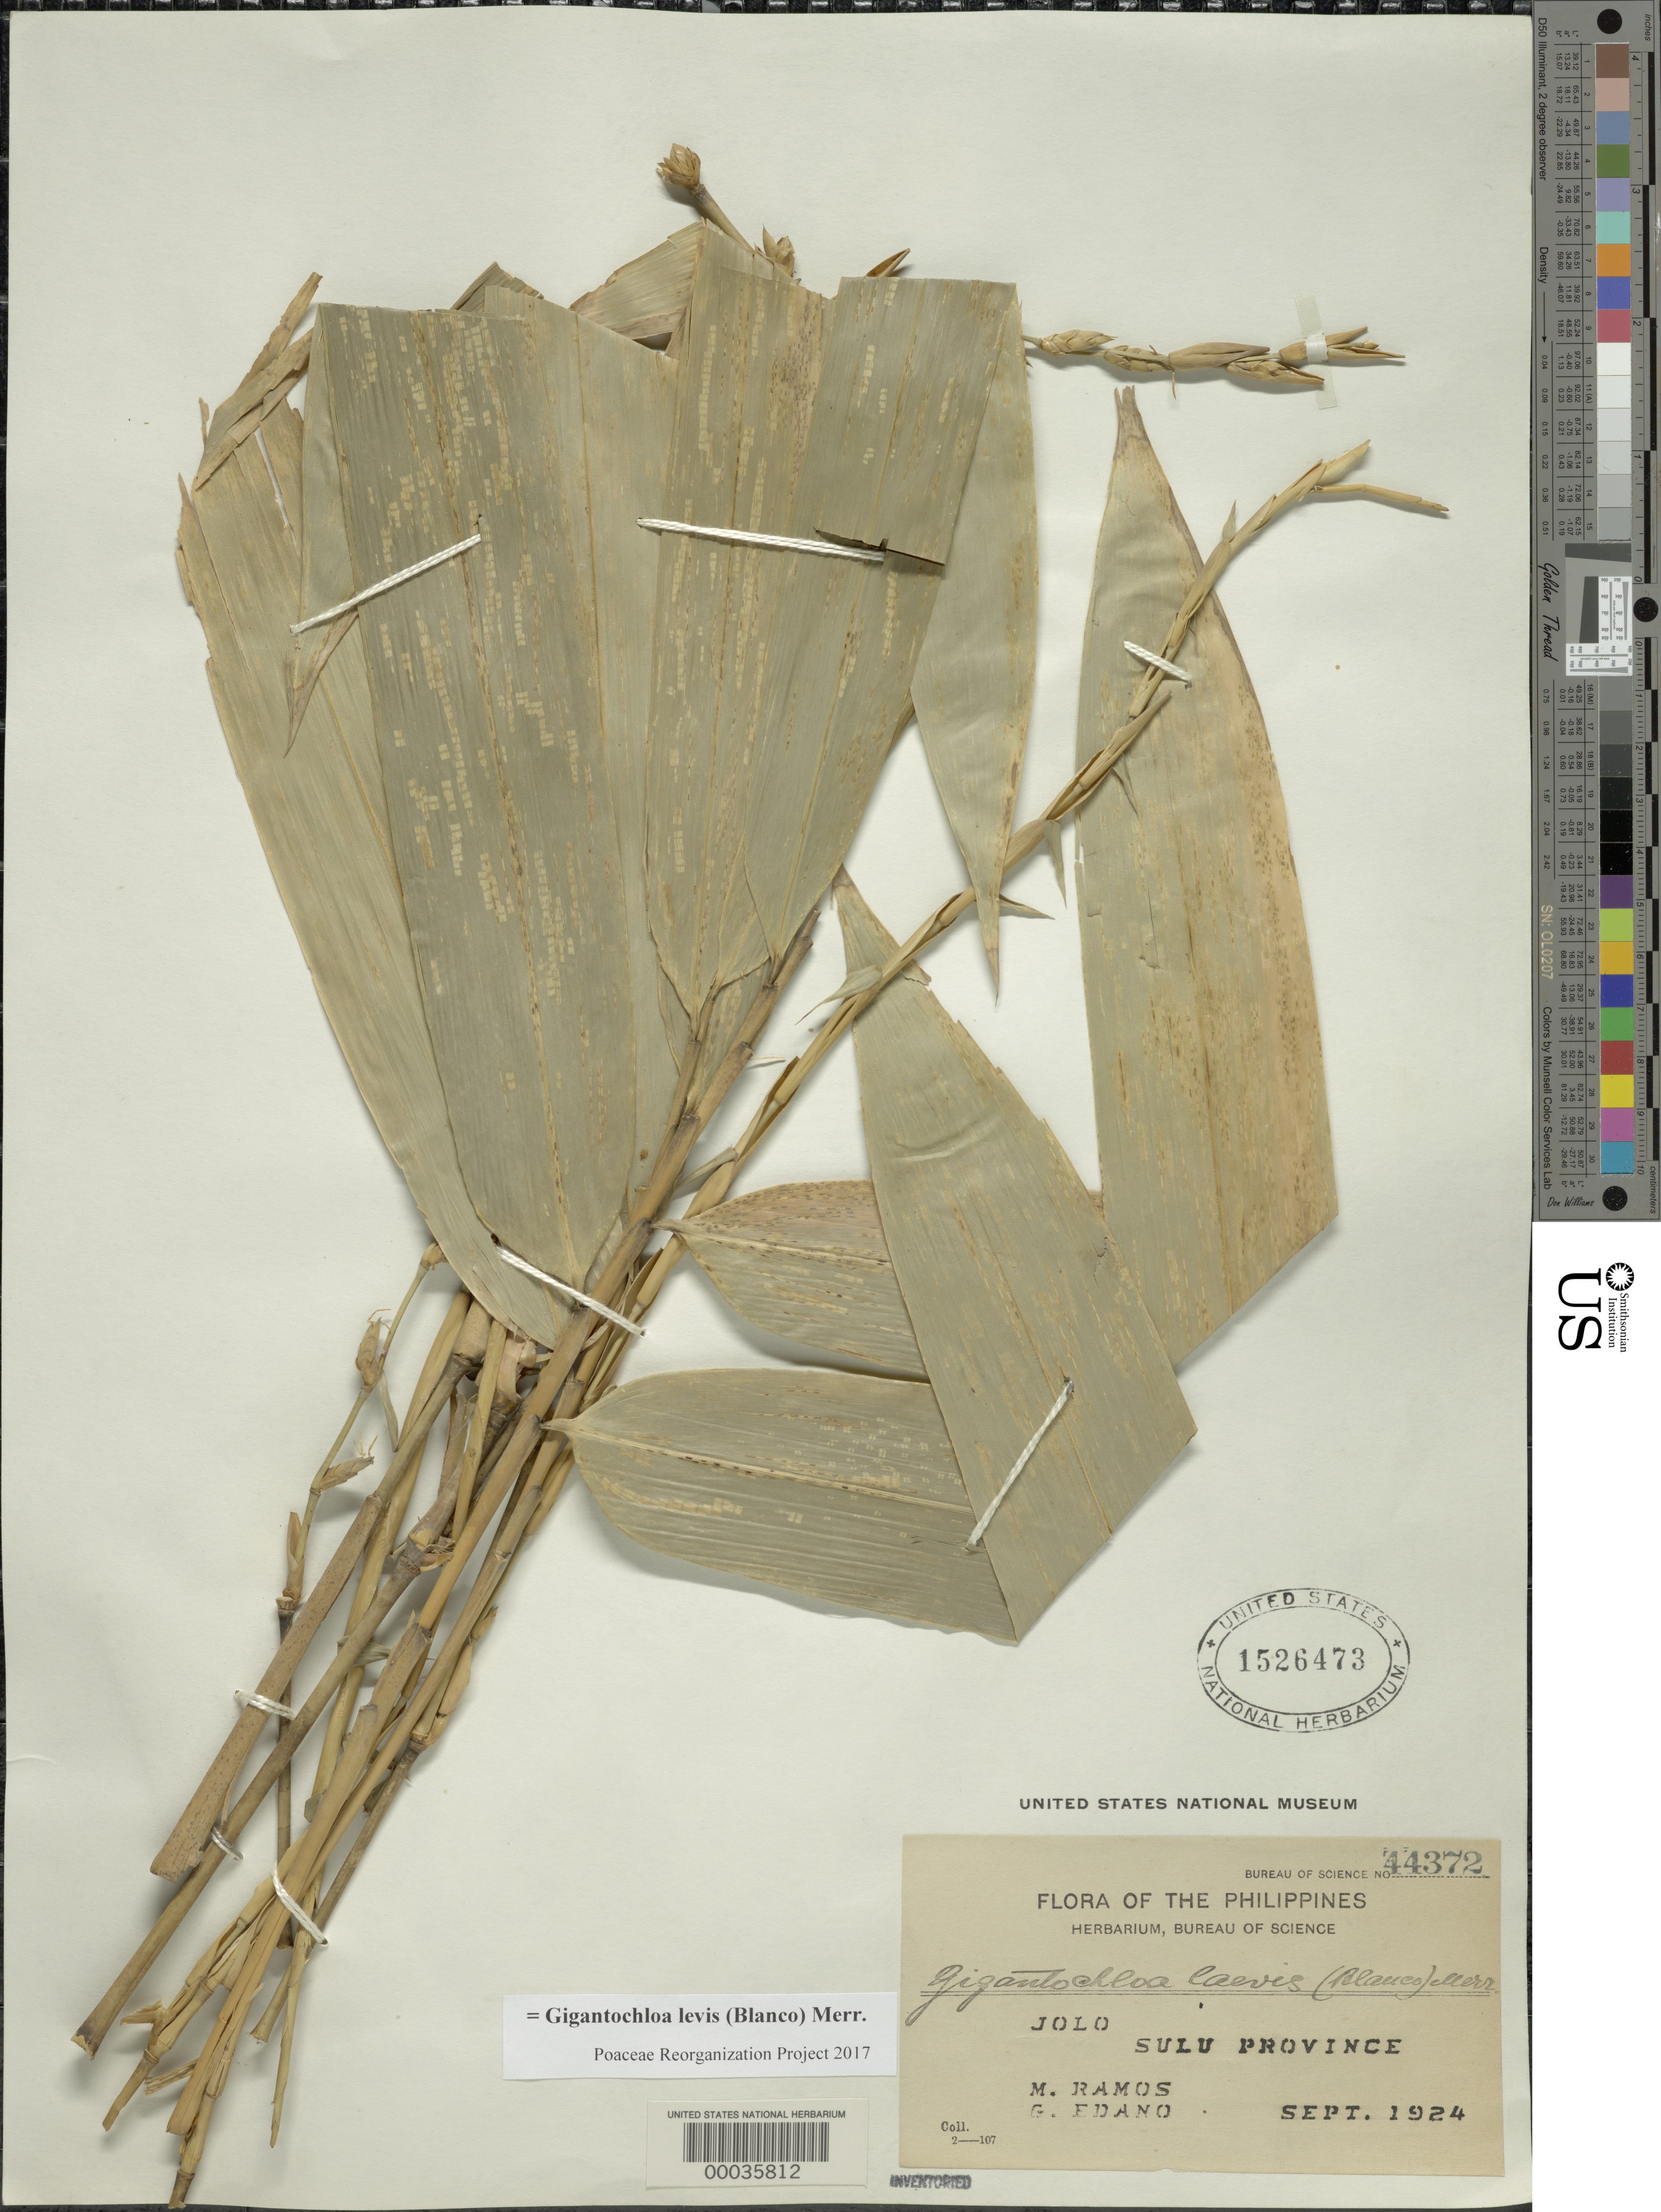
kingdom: Plantae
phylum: Tracheophyta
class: Liliopsida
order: Poales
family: Poaceae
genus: Gigantochloa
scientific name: Gigantochloa levis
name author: (Blanco) Merr.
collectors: M. Ramos & G. E. Edaño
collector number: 44372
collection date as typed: Sep 1924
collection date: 1924-09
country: Philippines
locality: Sulo, jolo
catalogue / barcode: US 1526473